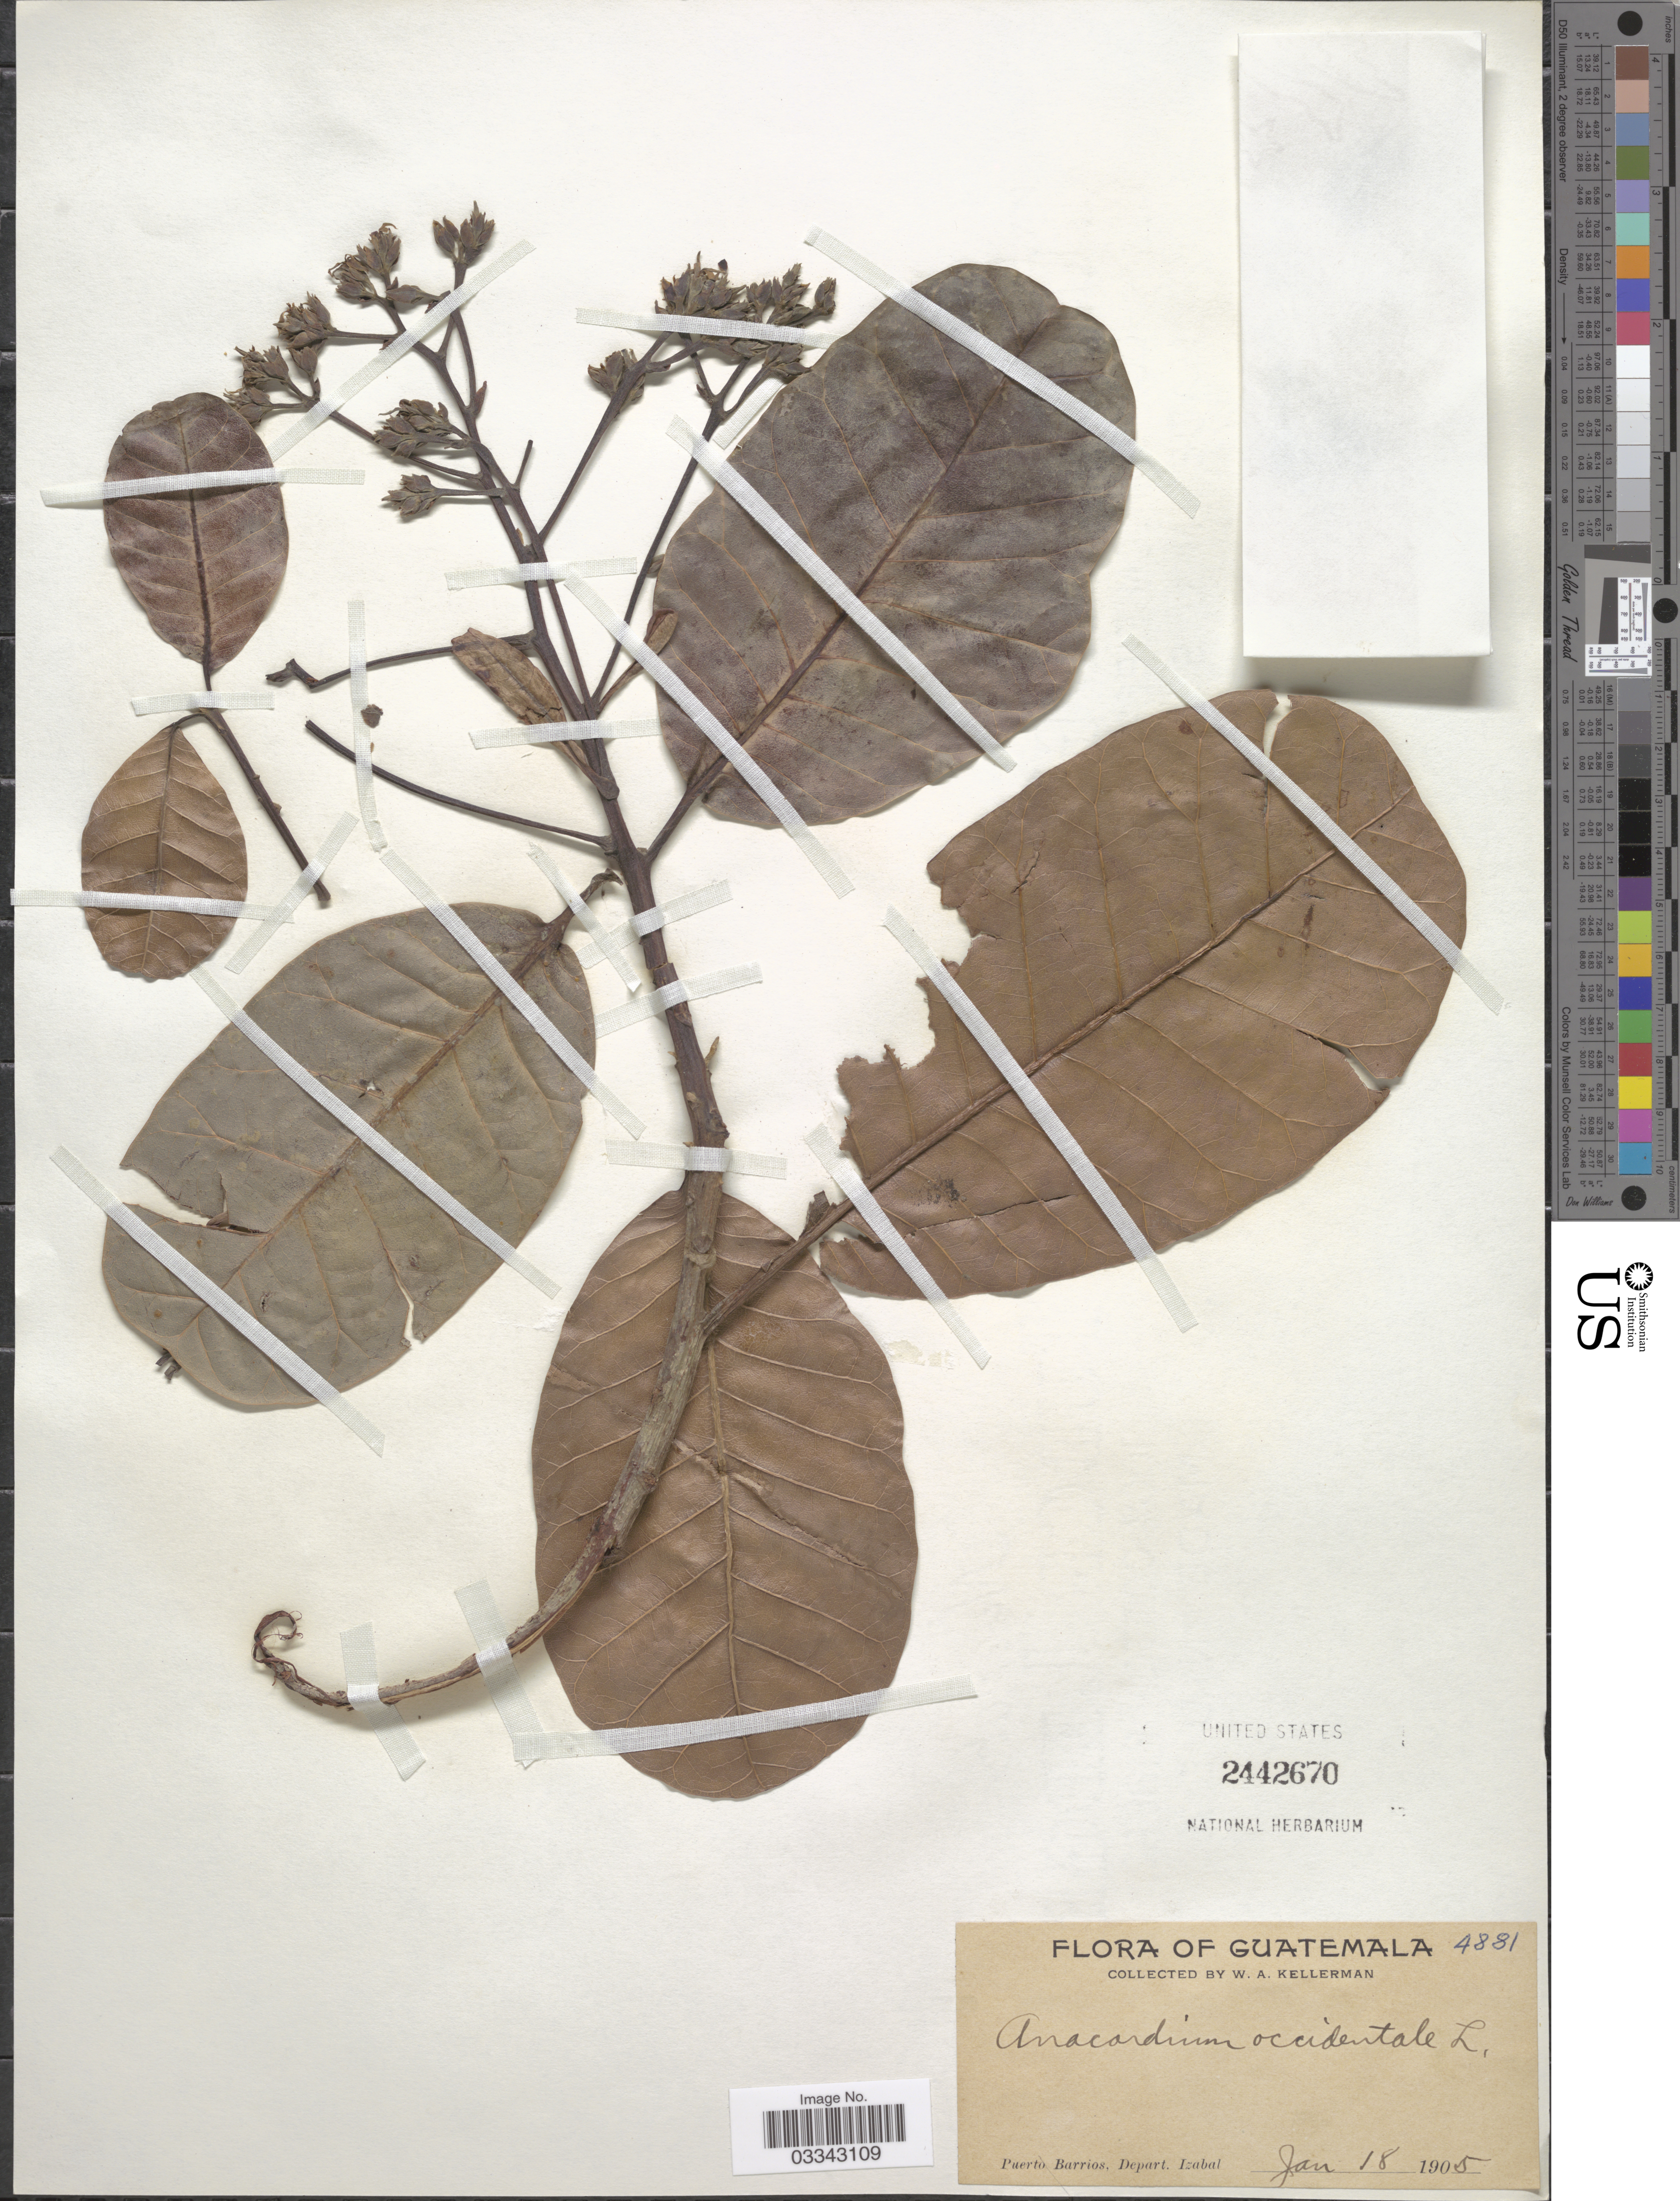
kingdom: Plantae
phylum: Tracheophyta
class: Magnoliopsida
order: Sapindales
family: Anacardiaceae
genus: Anacardium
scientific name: Anacardium occidentale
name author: L.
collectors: W. Kellerman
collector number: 4881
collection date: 1905-01-18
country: Guatemala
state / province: Izabal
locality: Puerto Barrios, Depart. Izabal.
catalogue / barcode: US 2442670